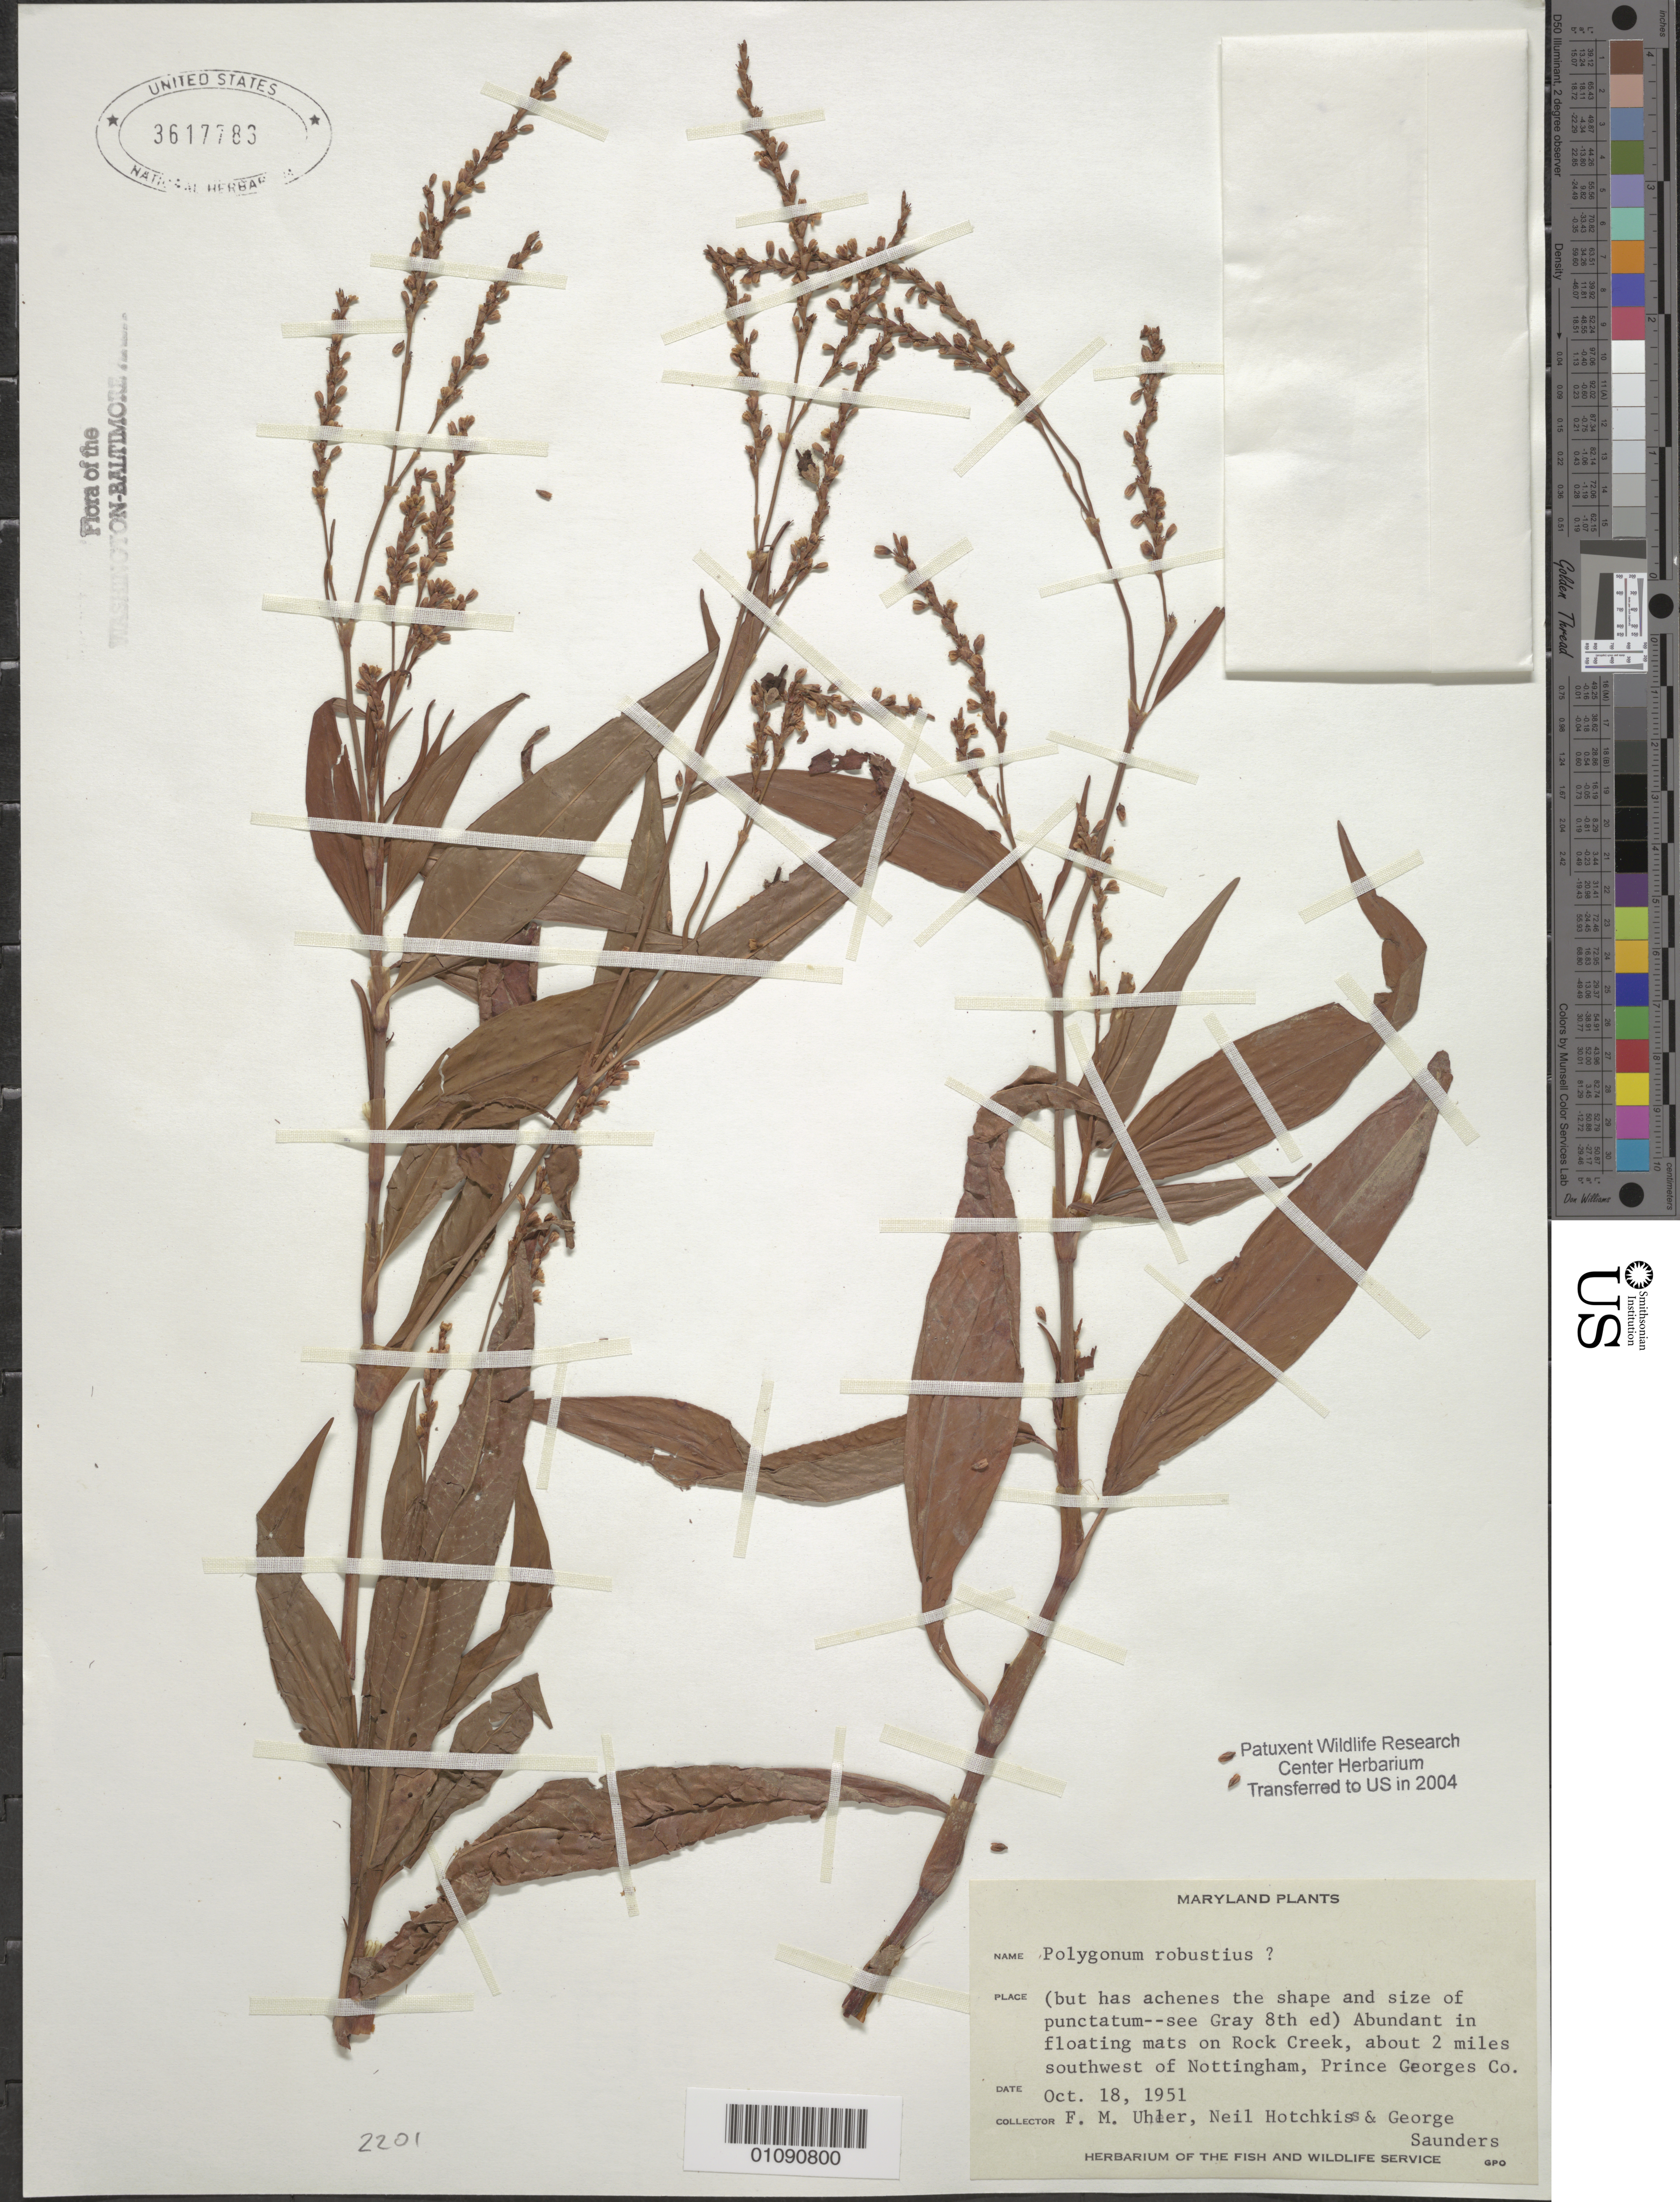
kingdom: Plantae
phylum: Tracheophyta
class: Magnoliopsida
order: Caryophyllales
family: Polygonaceae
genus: Polygonum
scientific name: Polygonum robustius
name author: (Small) Fernald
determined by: Atha, D. E.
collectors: F. M. Uhler, N. Hotchkiss & G. Saunders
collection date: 1951-10-18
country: United States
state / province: Maryland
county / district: Prince George's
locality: Rock Creek, about 2 miles S.W. of Nottingham.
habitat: Abundant in floating mats on Rock Creek.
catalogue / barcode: US 3617783